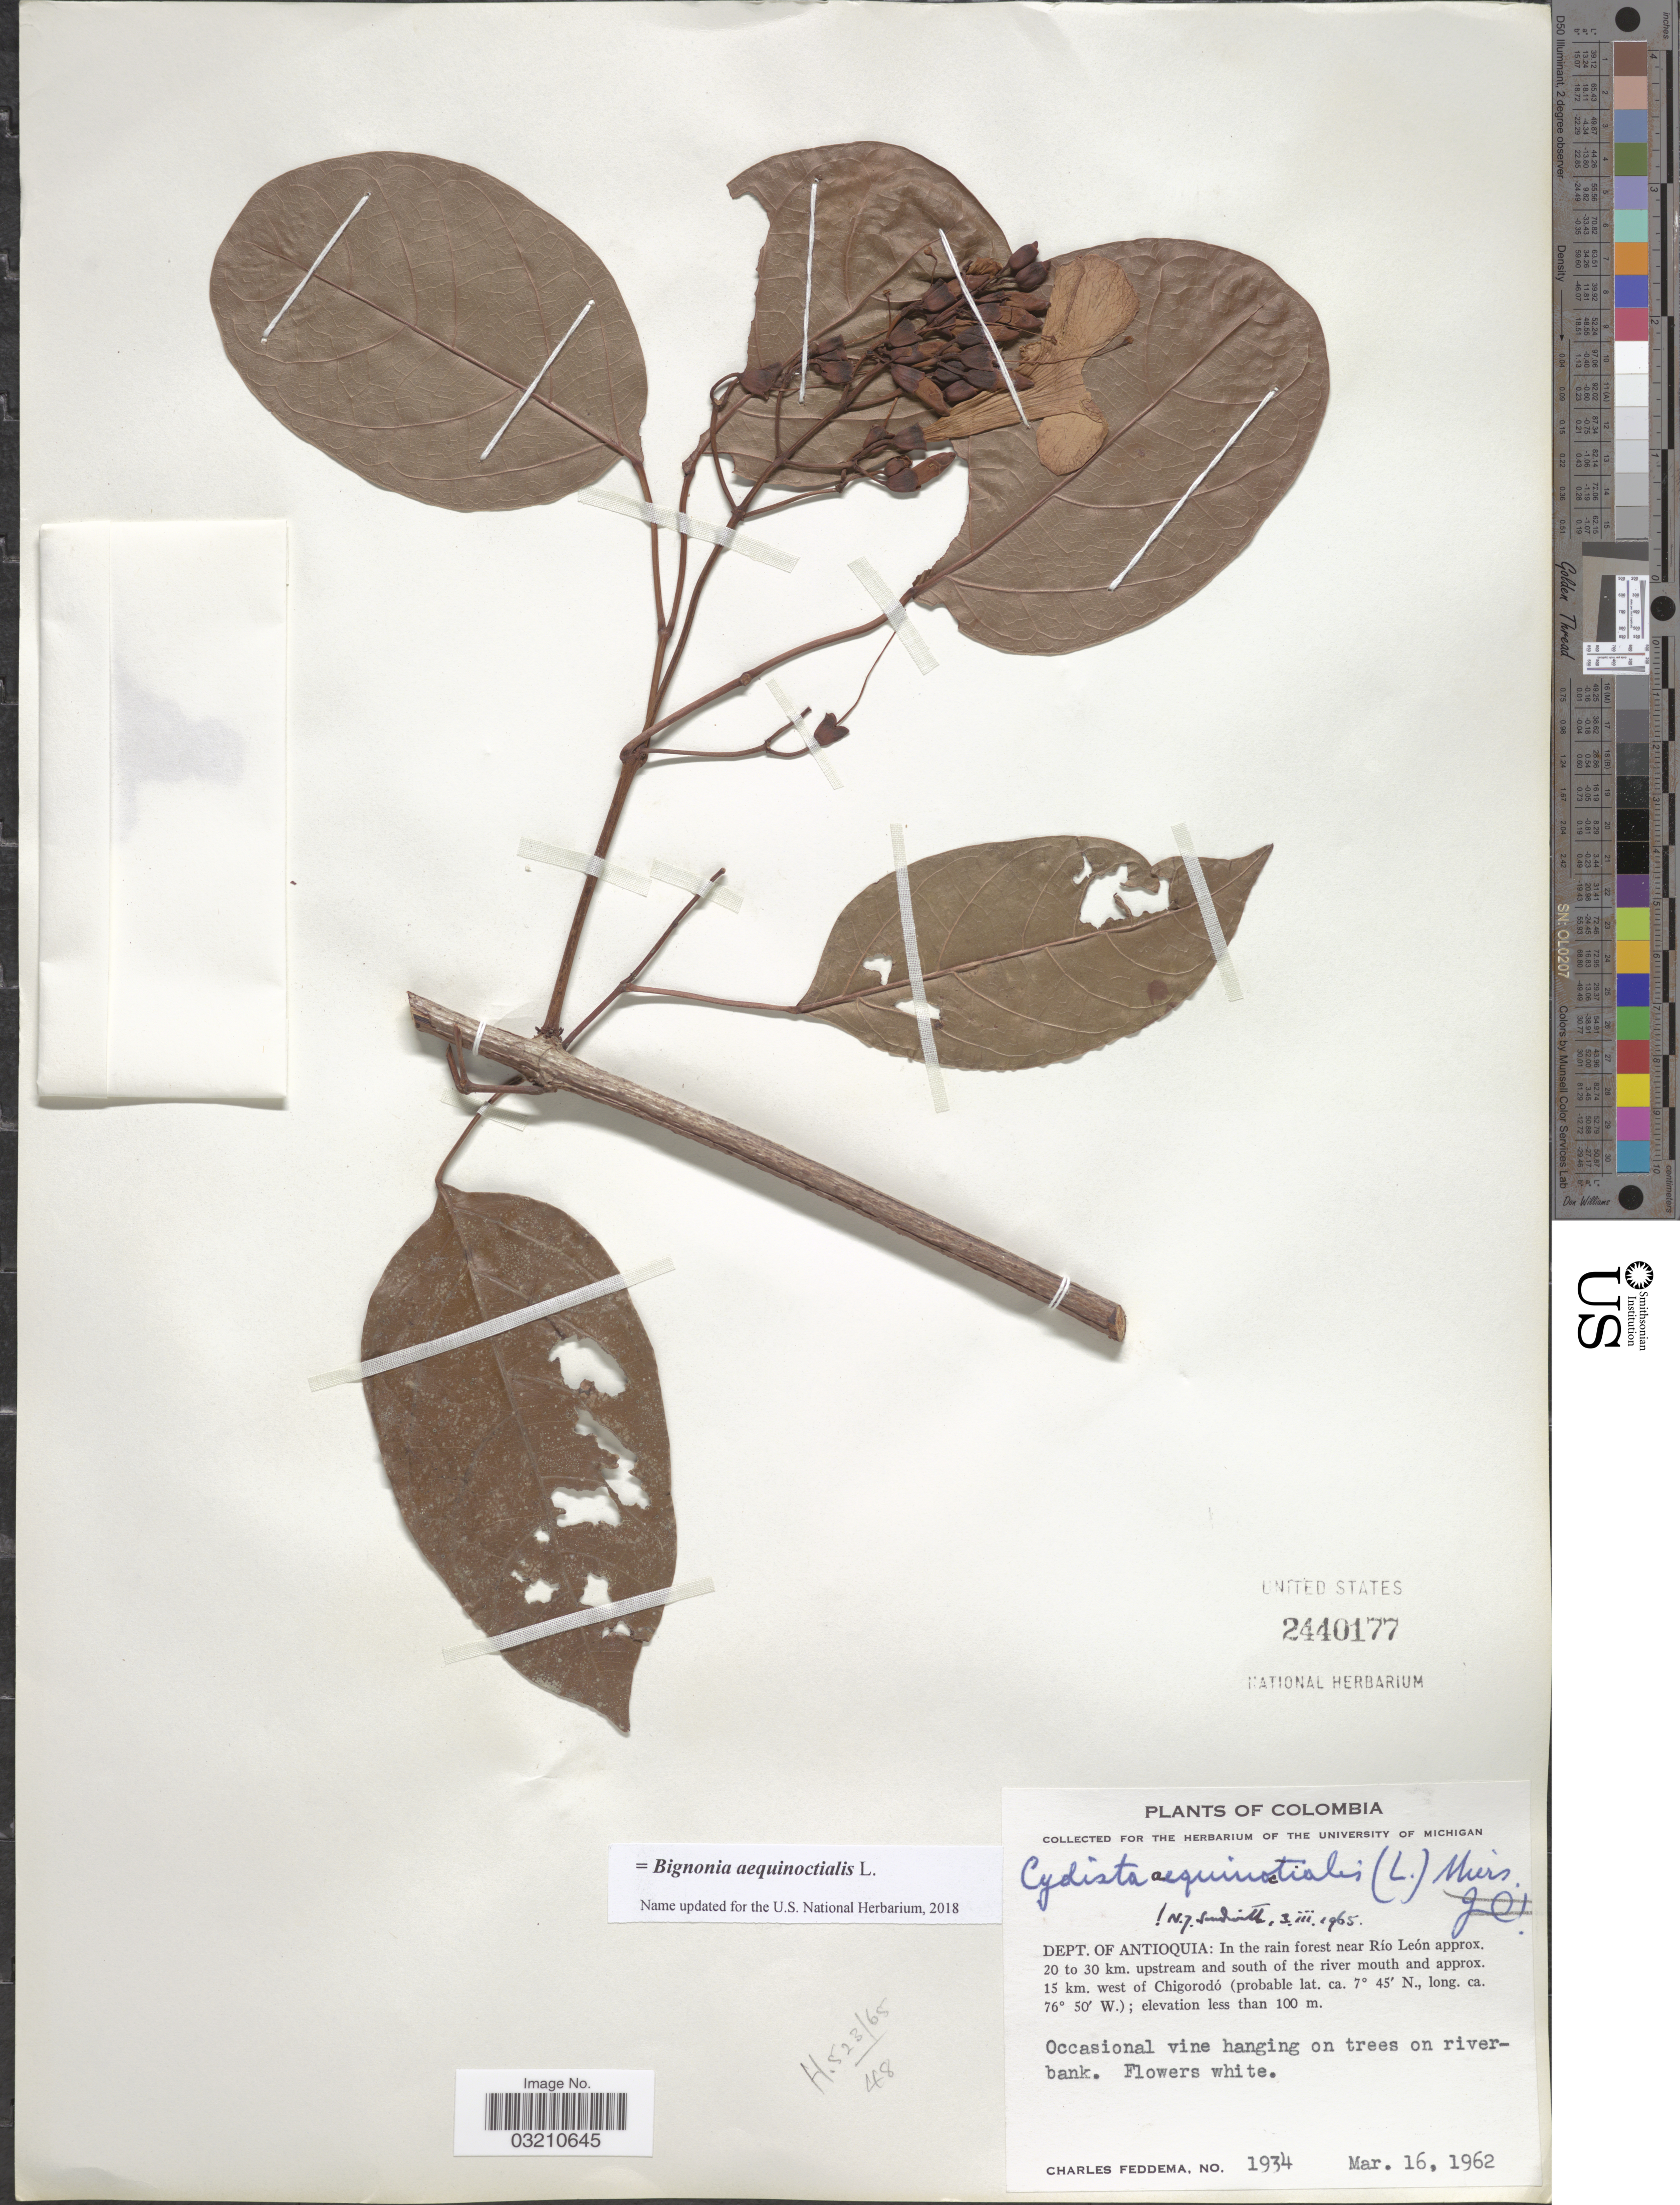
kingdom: Plantae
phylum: Tracheophyta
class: Magnoliopsida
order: Lamiales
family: Bignoniaceae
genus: Bignonia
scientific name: Bignonia aequinoctialis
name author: L.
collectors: C. Feddema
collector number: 1934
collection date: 1962-03-16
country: Colombia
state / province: Antioquia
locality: Dept. of Antioquia: In the rain forest near Río León approx. 20 to 30 km. upstream and south of the river mouth and approx. 15 km. west of Chigorodó.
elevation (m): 100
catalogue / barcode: US 2440177